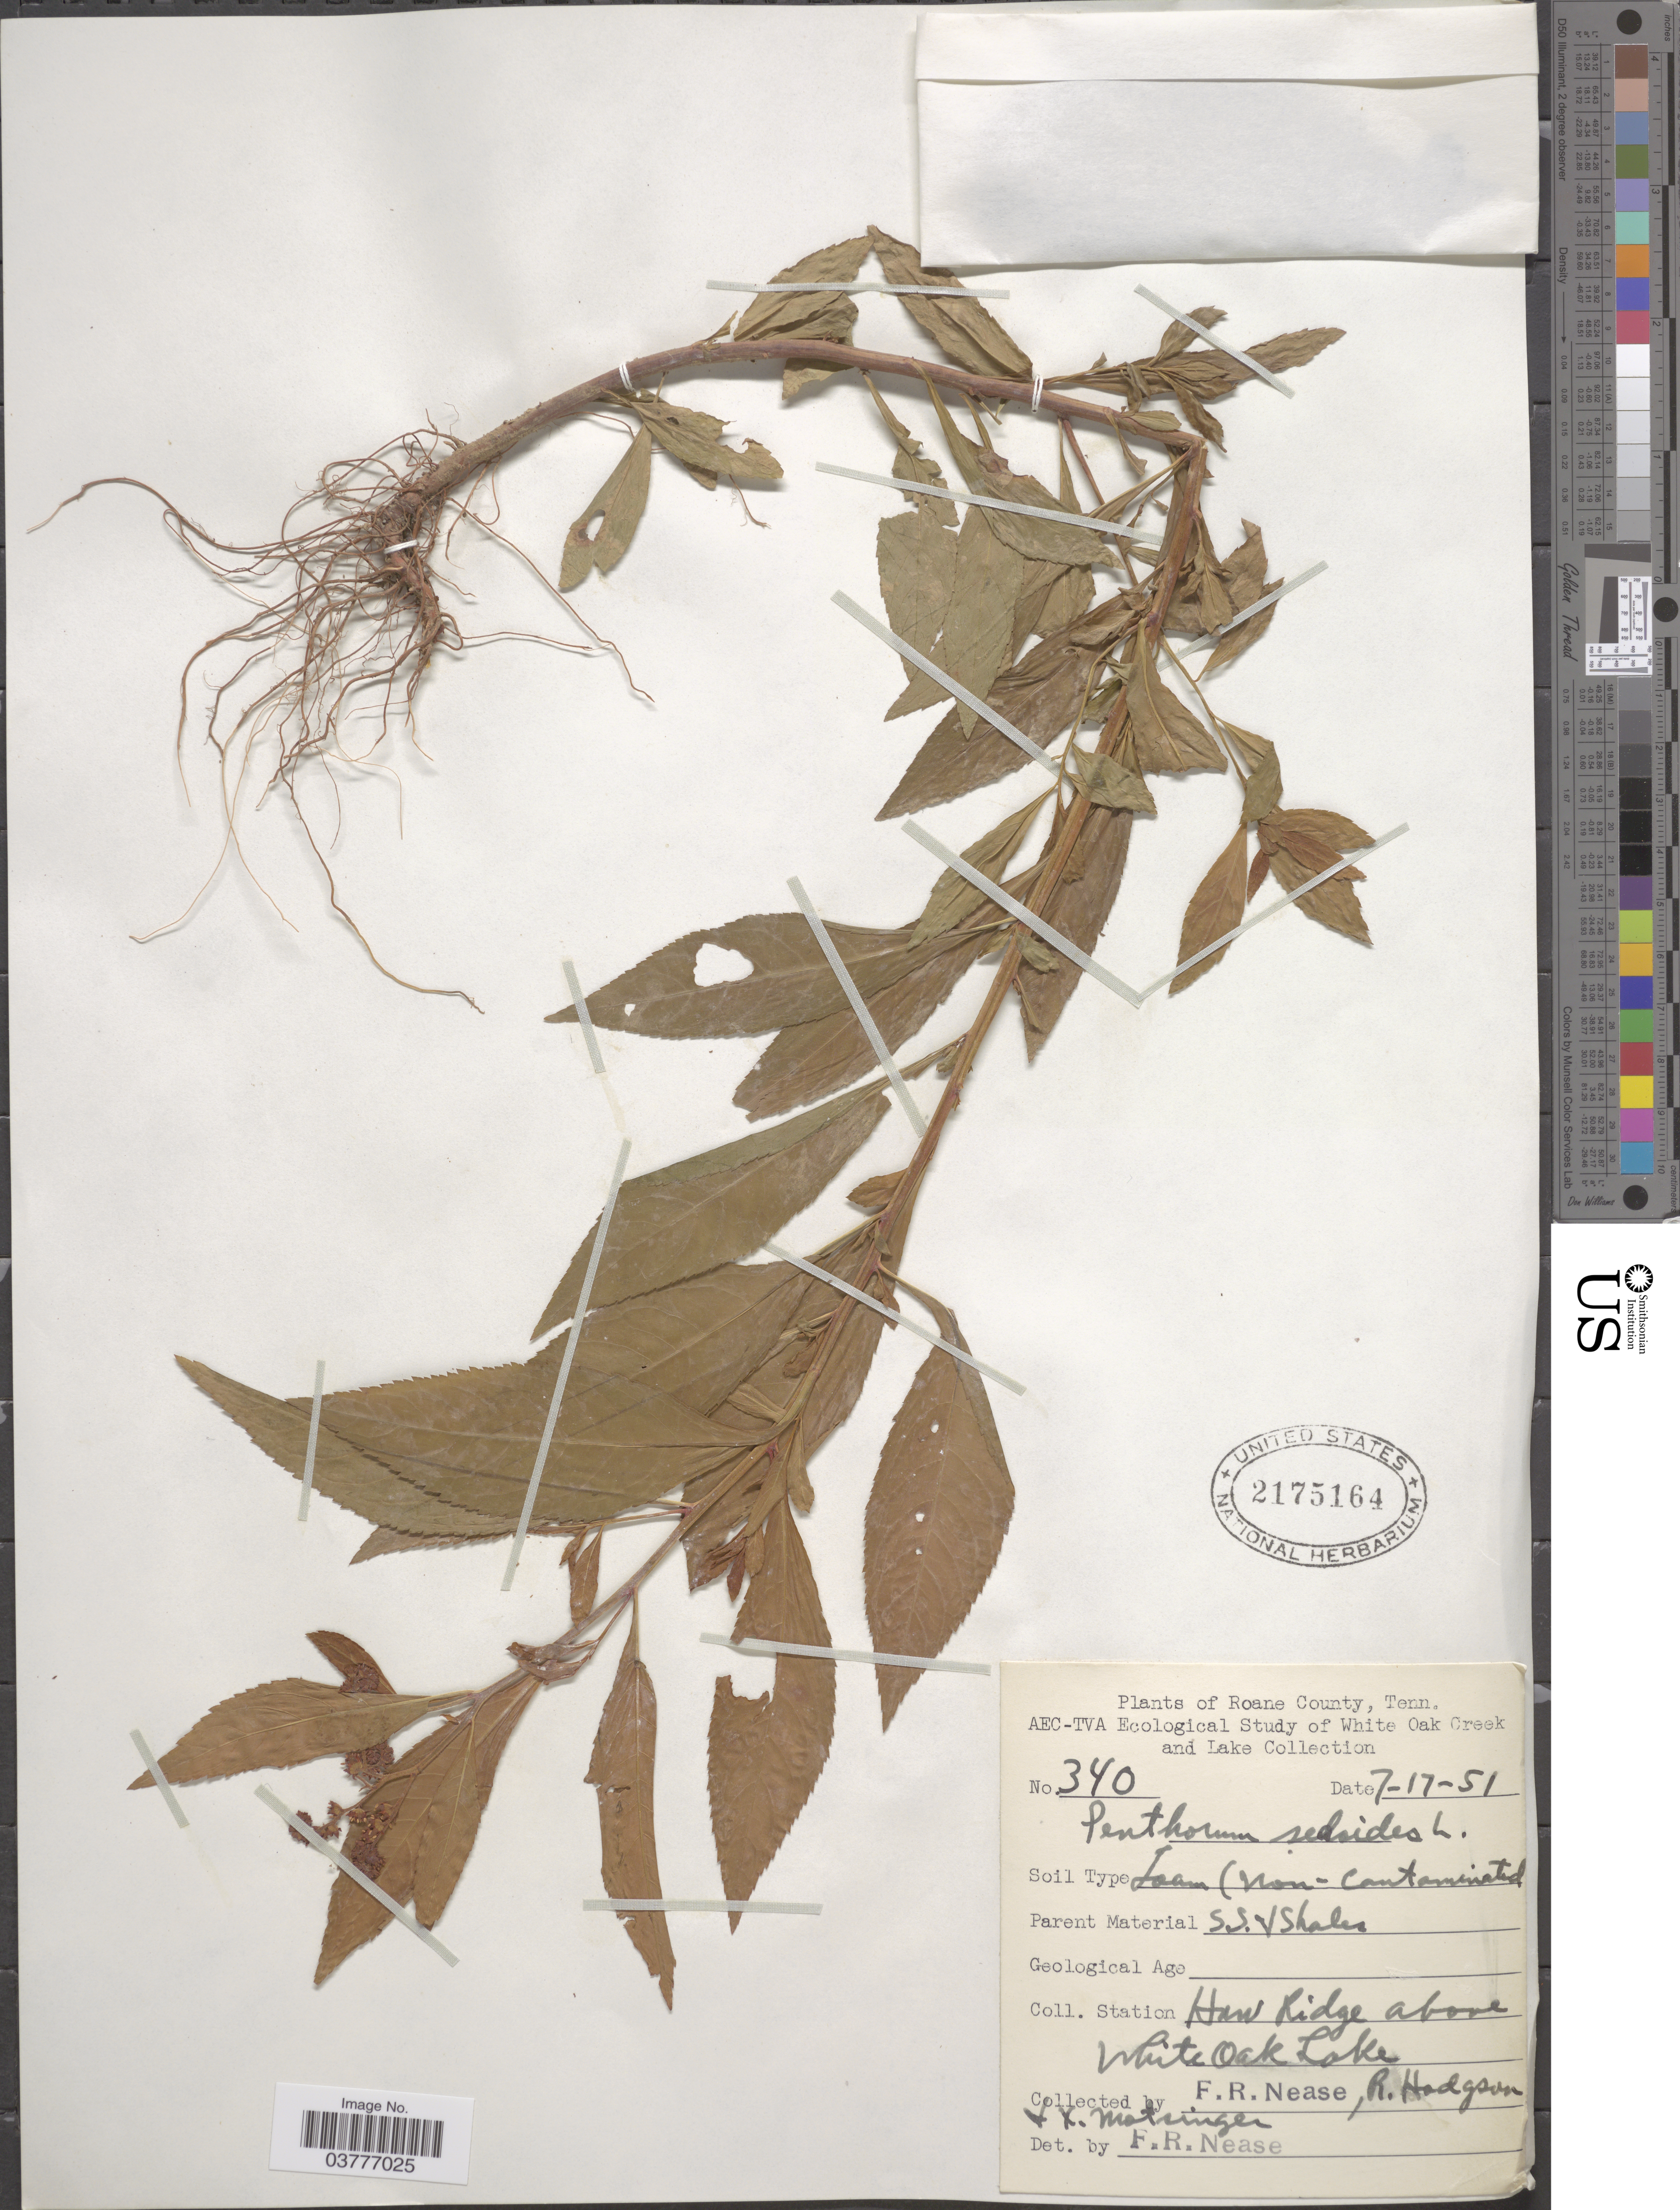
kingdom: Plantae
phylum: Tracheophyta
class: Magnoliopsida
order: Saxifragales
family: Penthoraceae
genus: Penthorum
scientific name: Penthorum sedoides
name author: L.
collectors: F. Nease, R. Hodgson & X. Matsinger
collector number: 340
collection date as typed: Transcribed d/m/y: 17/7/51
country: United States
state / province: Tennessee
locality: Roane County. Station Haw Ridge above White Oak Lake.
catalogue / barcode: US 2175164